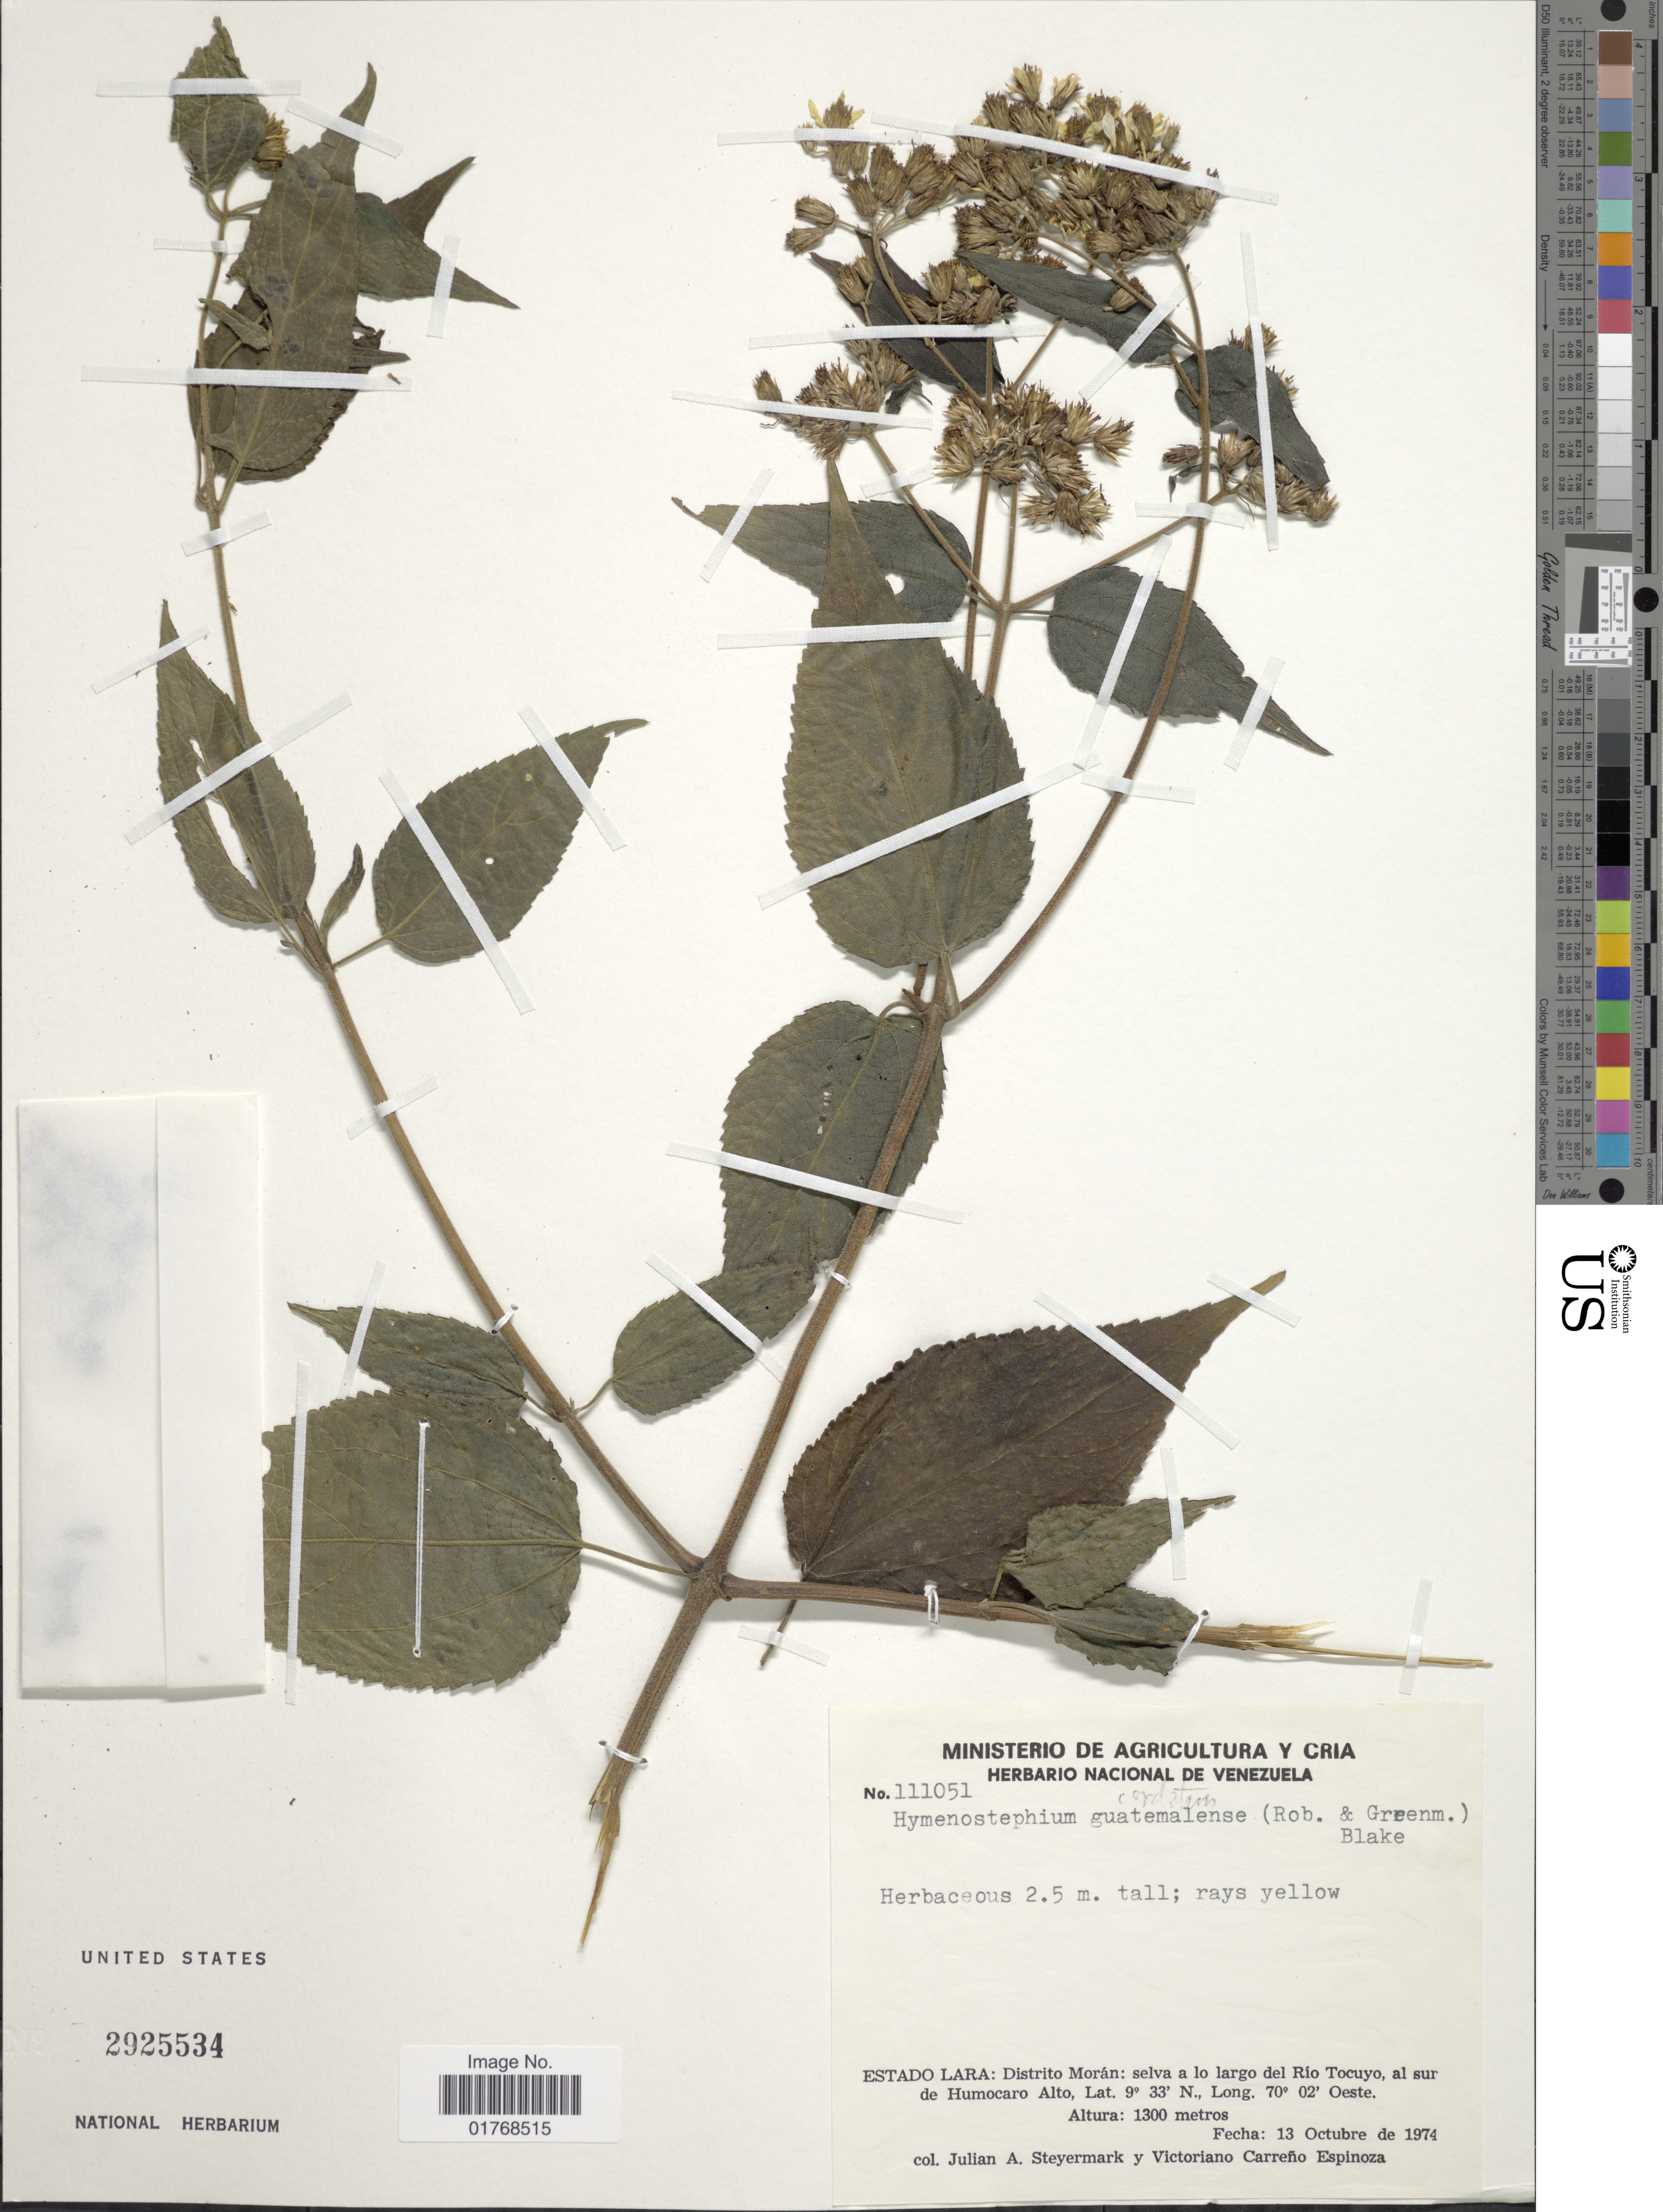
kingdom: Plantae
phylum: Tracheophyta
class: Magnoliopsida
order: Asterales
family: Asteraceae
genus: Viguiera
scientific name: Viguiera cordata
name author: (Hook. & Arn.) D'Arcy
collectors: J. Steyermark & V. Carreño E.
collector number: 111051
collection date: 1974-10-13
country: Venezuela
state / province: Lara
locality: Estado Lara: Distrito Morán: selva a lo largo del Rio Tocuyo, al sur de Humocaro Alto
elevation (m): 1300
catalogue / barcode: US 2925534